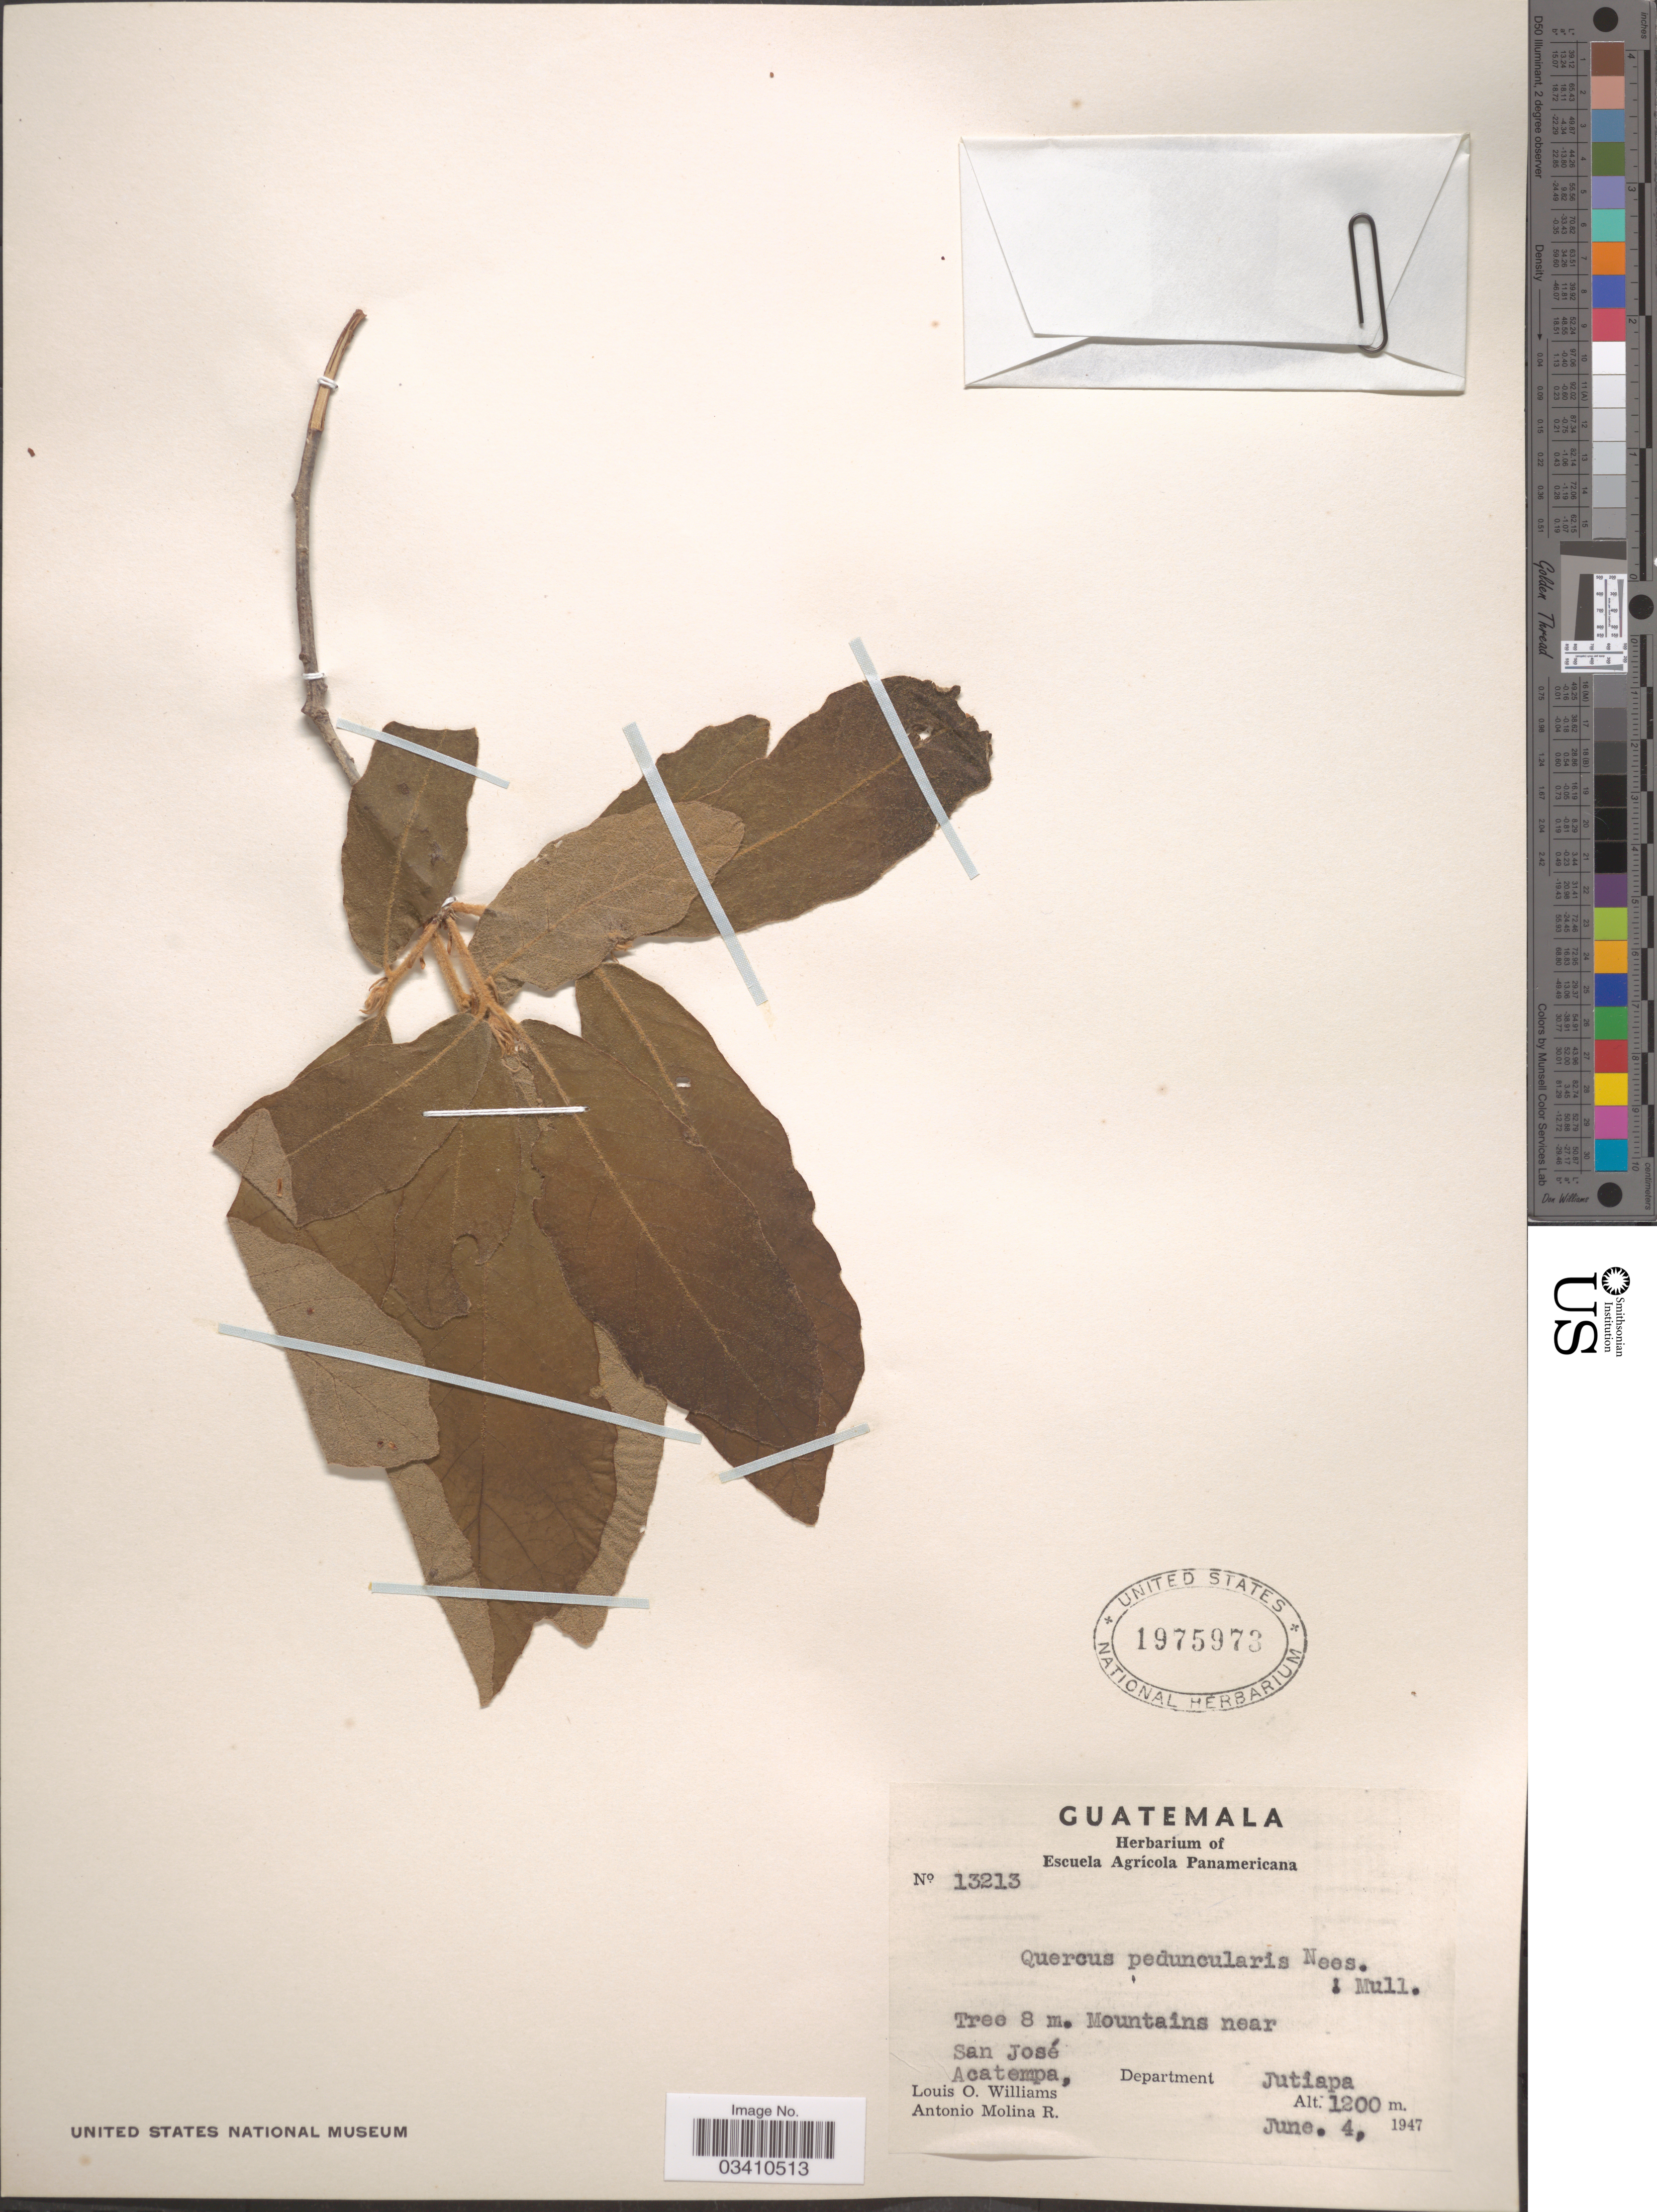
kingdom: Plantae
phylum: Tracheophyta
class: Magnoliopsida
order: Fagales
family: Fagaceae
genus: Quercus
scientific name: Quercus peduncularis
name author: Née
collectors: L. O. Williams & A. Molina R.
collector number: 13213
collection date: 1947-06-04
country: Guatemala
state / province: Jutiapa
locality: Mountains near San José Acatempa, Department Jutíapa.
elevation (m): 1200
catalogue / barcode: US 1975973